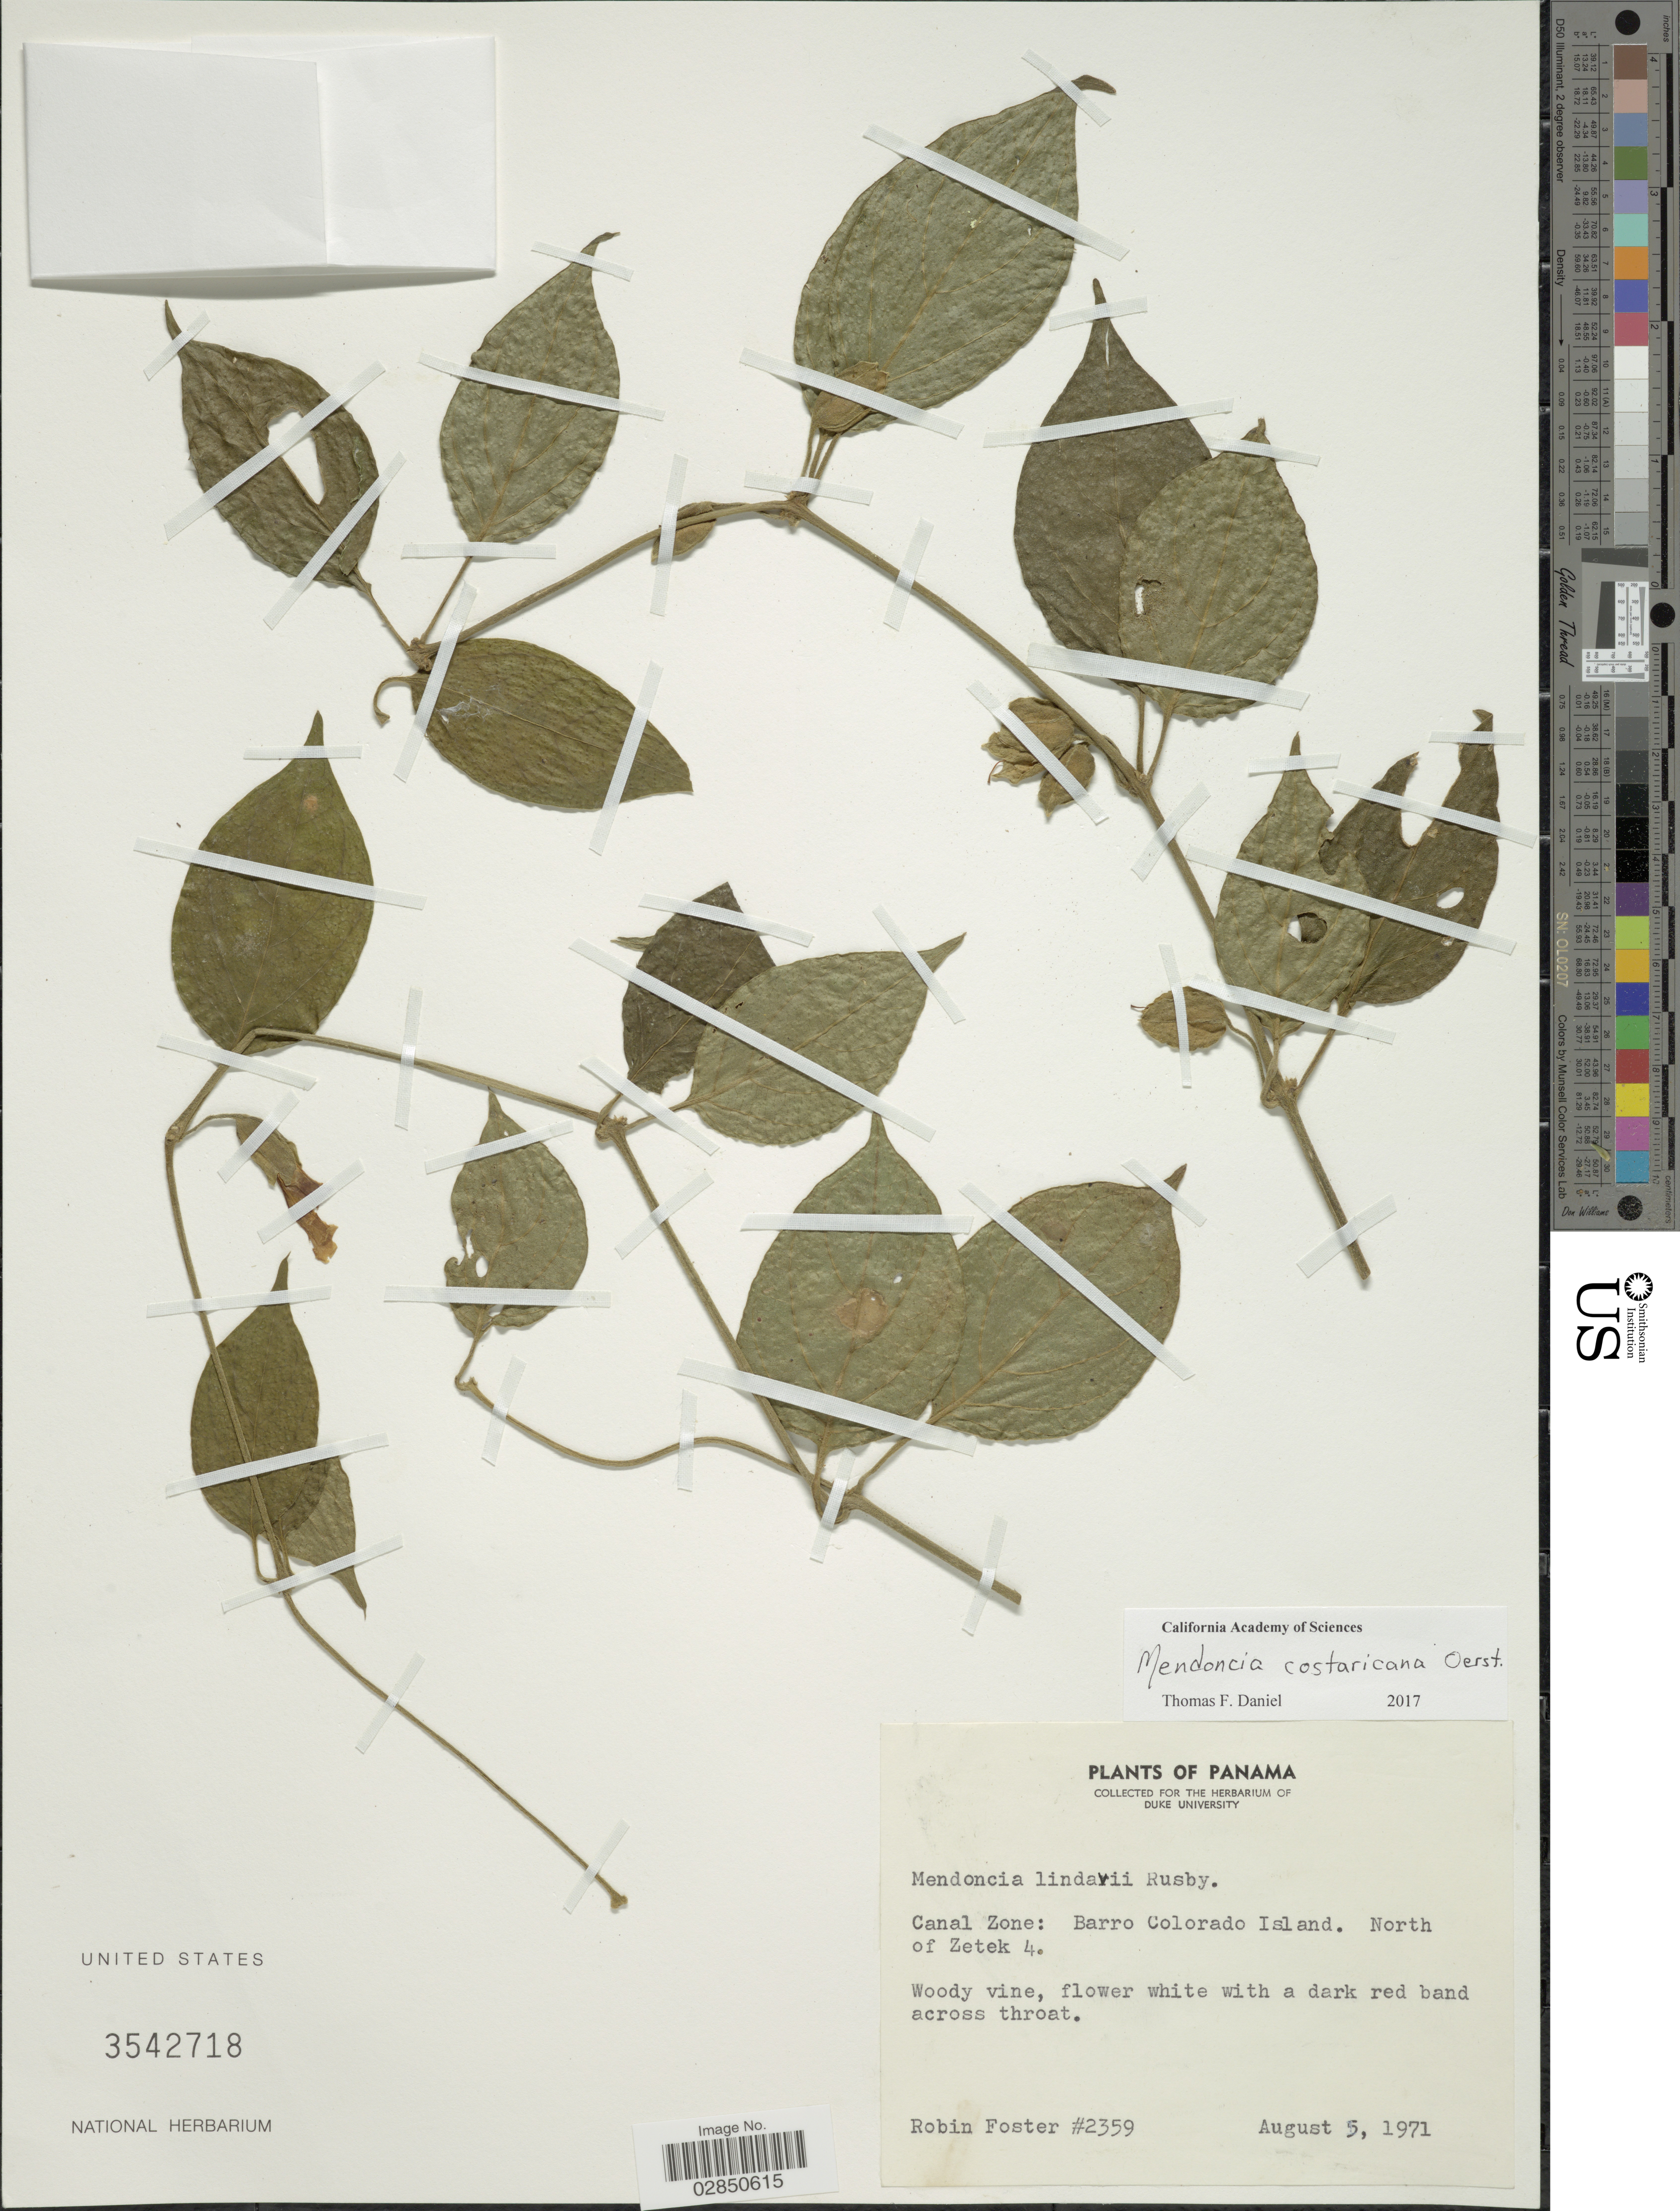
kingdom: Plantae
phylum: Tracheophyta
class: Magnoliopsida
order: Lamiales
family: Acanthaceae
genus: Mendoncia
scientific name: Mendoncia costaricana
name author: Oerst.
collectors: R. B. Foster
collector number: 2359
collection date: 1971-08-05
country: Panama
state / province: Panamá Oeste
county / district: Canal Zone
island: Barro Colorado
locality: Canal Zone: Barro Colorado Island, North of Zetek 4.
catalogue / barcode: US 3542718